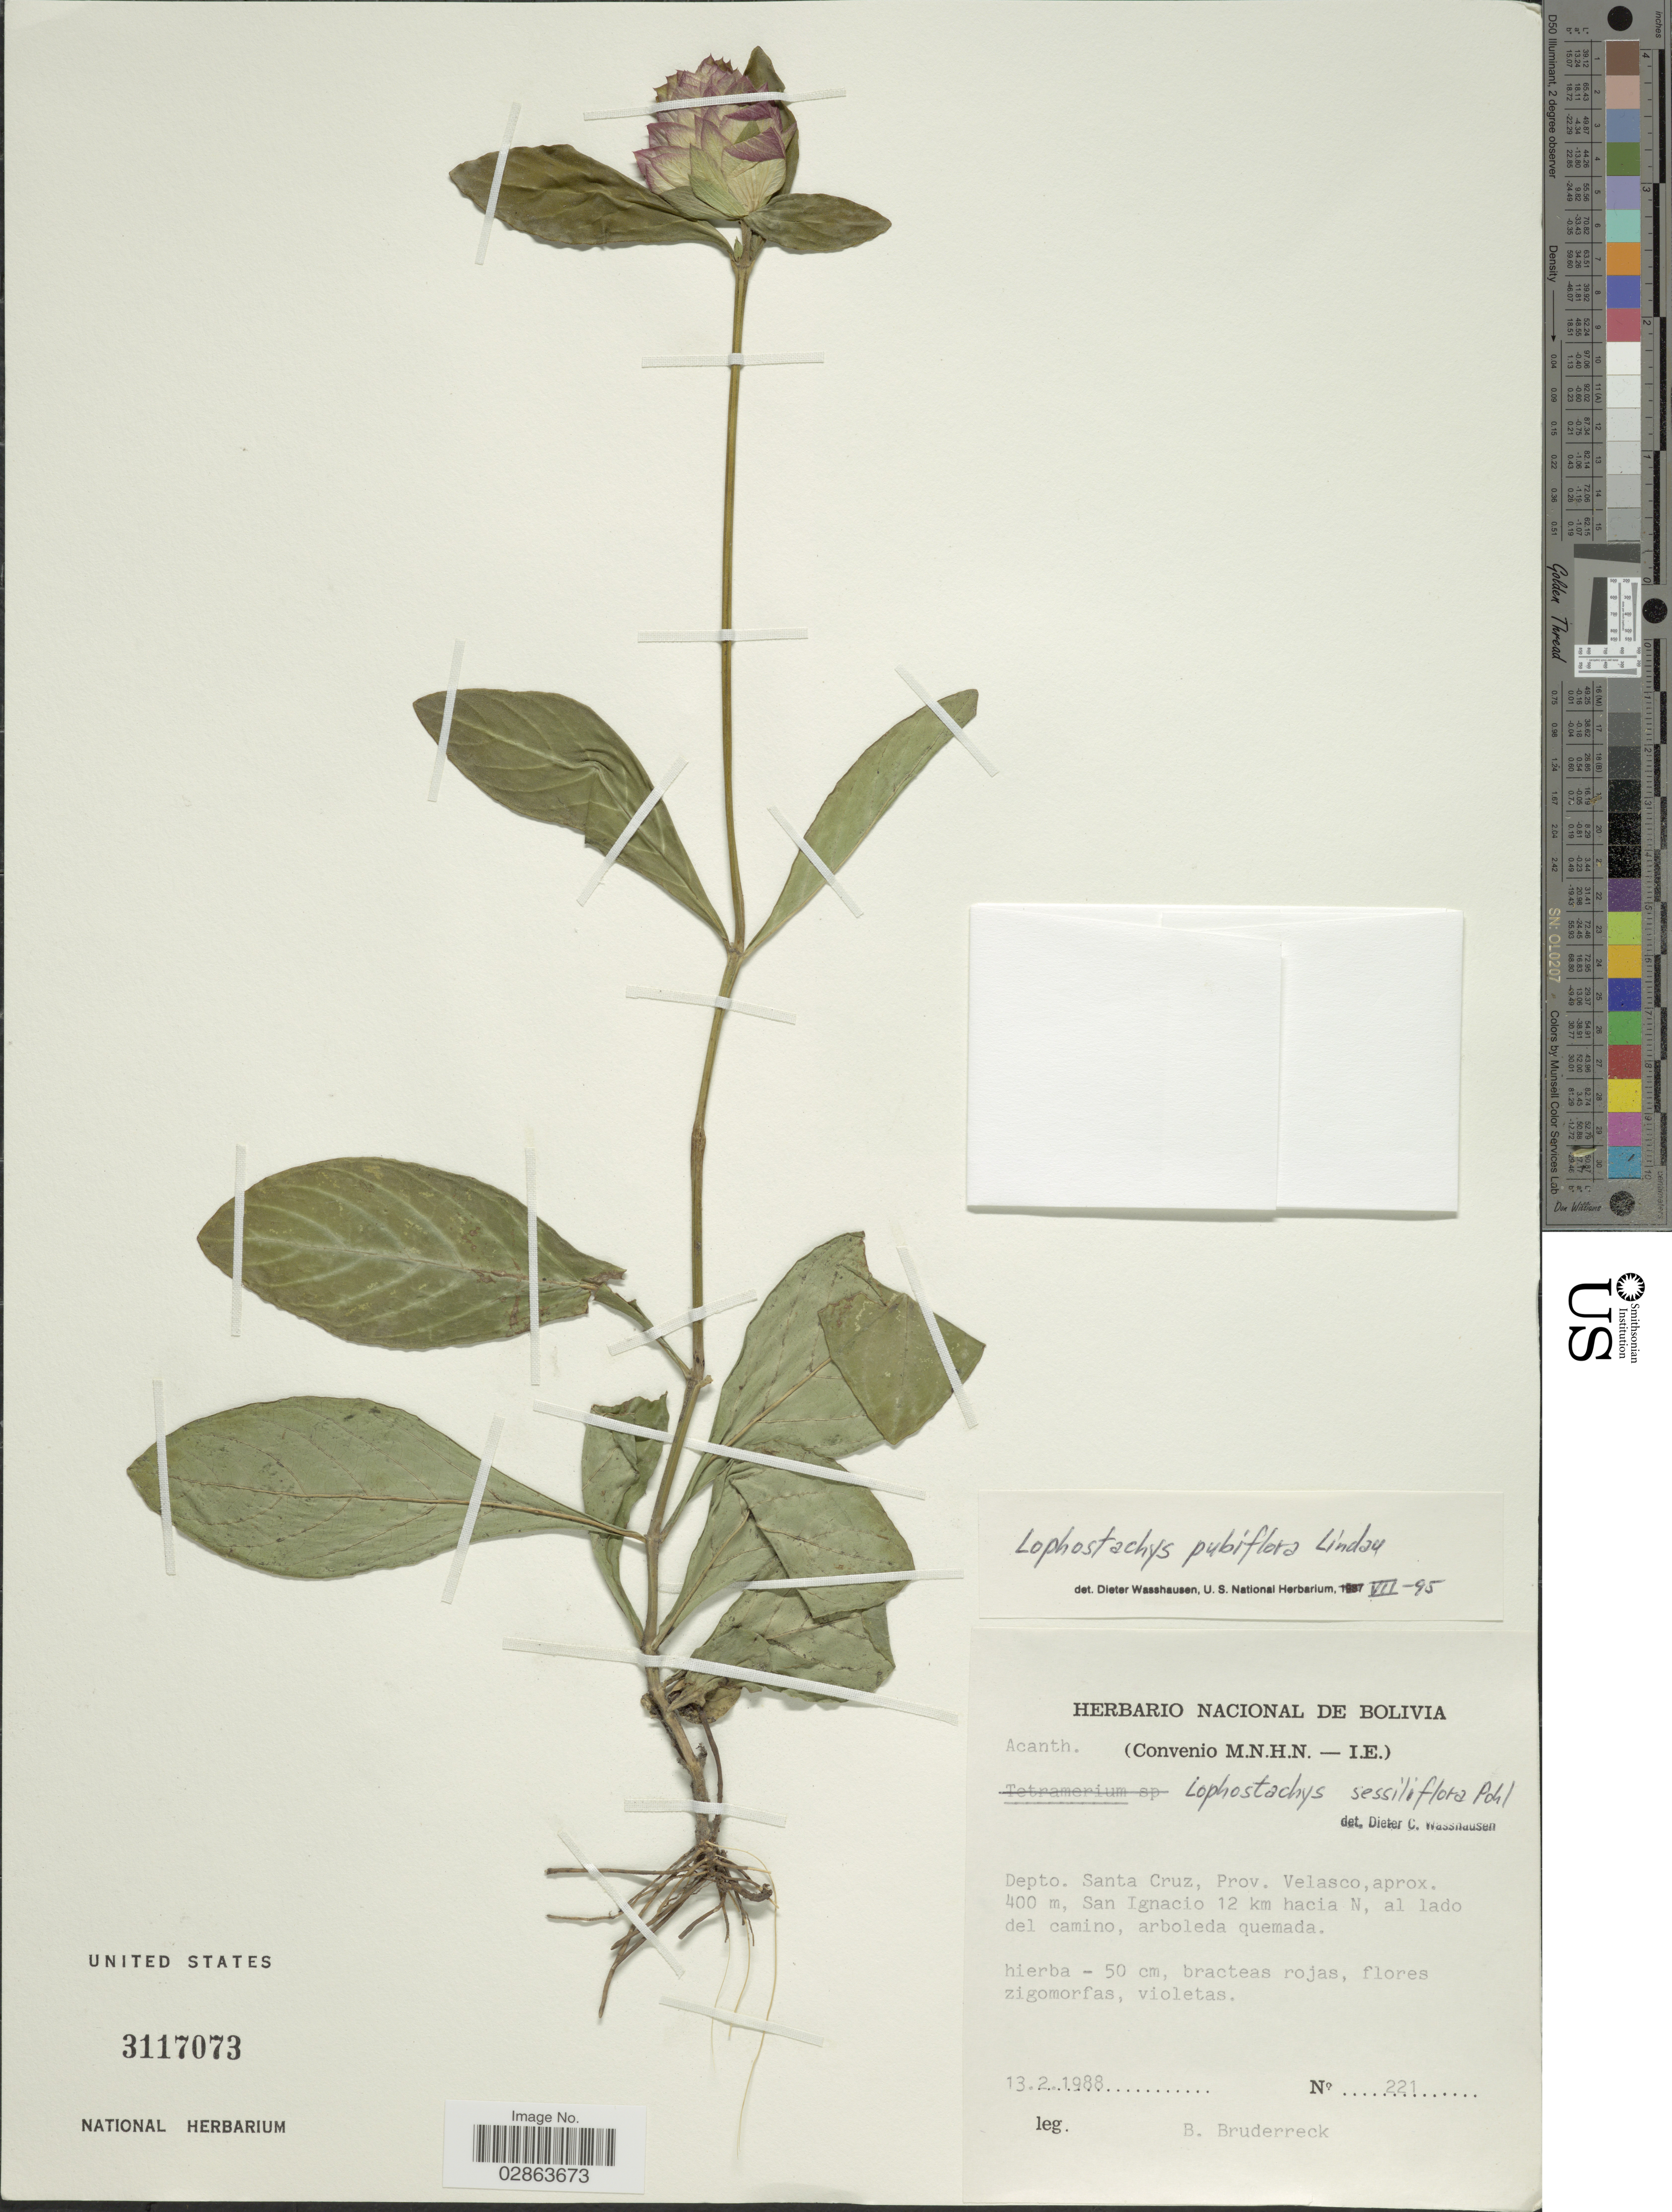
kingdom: Plantae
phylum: Tracheophyta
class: Magnoliopsida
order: Lamiales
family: Acanthaceae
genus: Lepidagathis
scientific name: Lepidagathis sessilifolia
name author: (Pohl) Kameyama ex Wassh. & J.R.I. Wood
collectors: B. Bruderreck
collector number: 221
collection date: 1988-02-13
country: Bolivia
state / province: Santa Cruz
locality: Depto. Santa Cruz, Prov. Velasco, aprox. 400 m, San Ignacio 12 km hacia N, al lado del camino.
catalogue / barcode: US 3117073